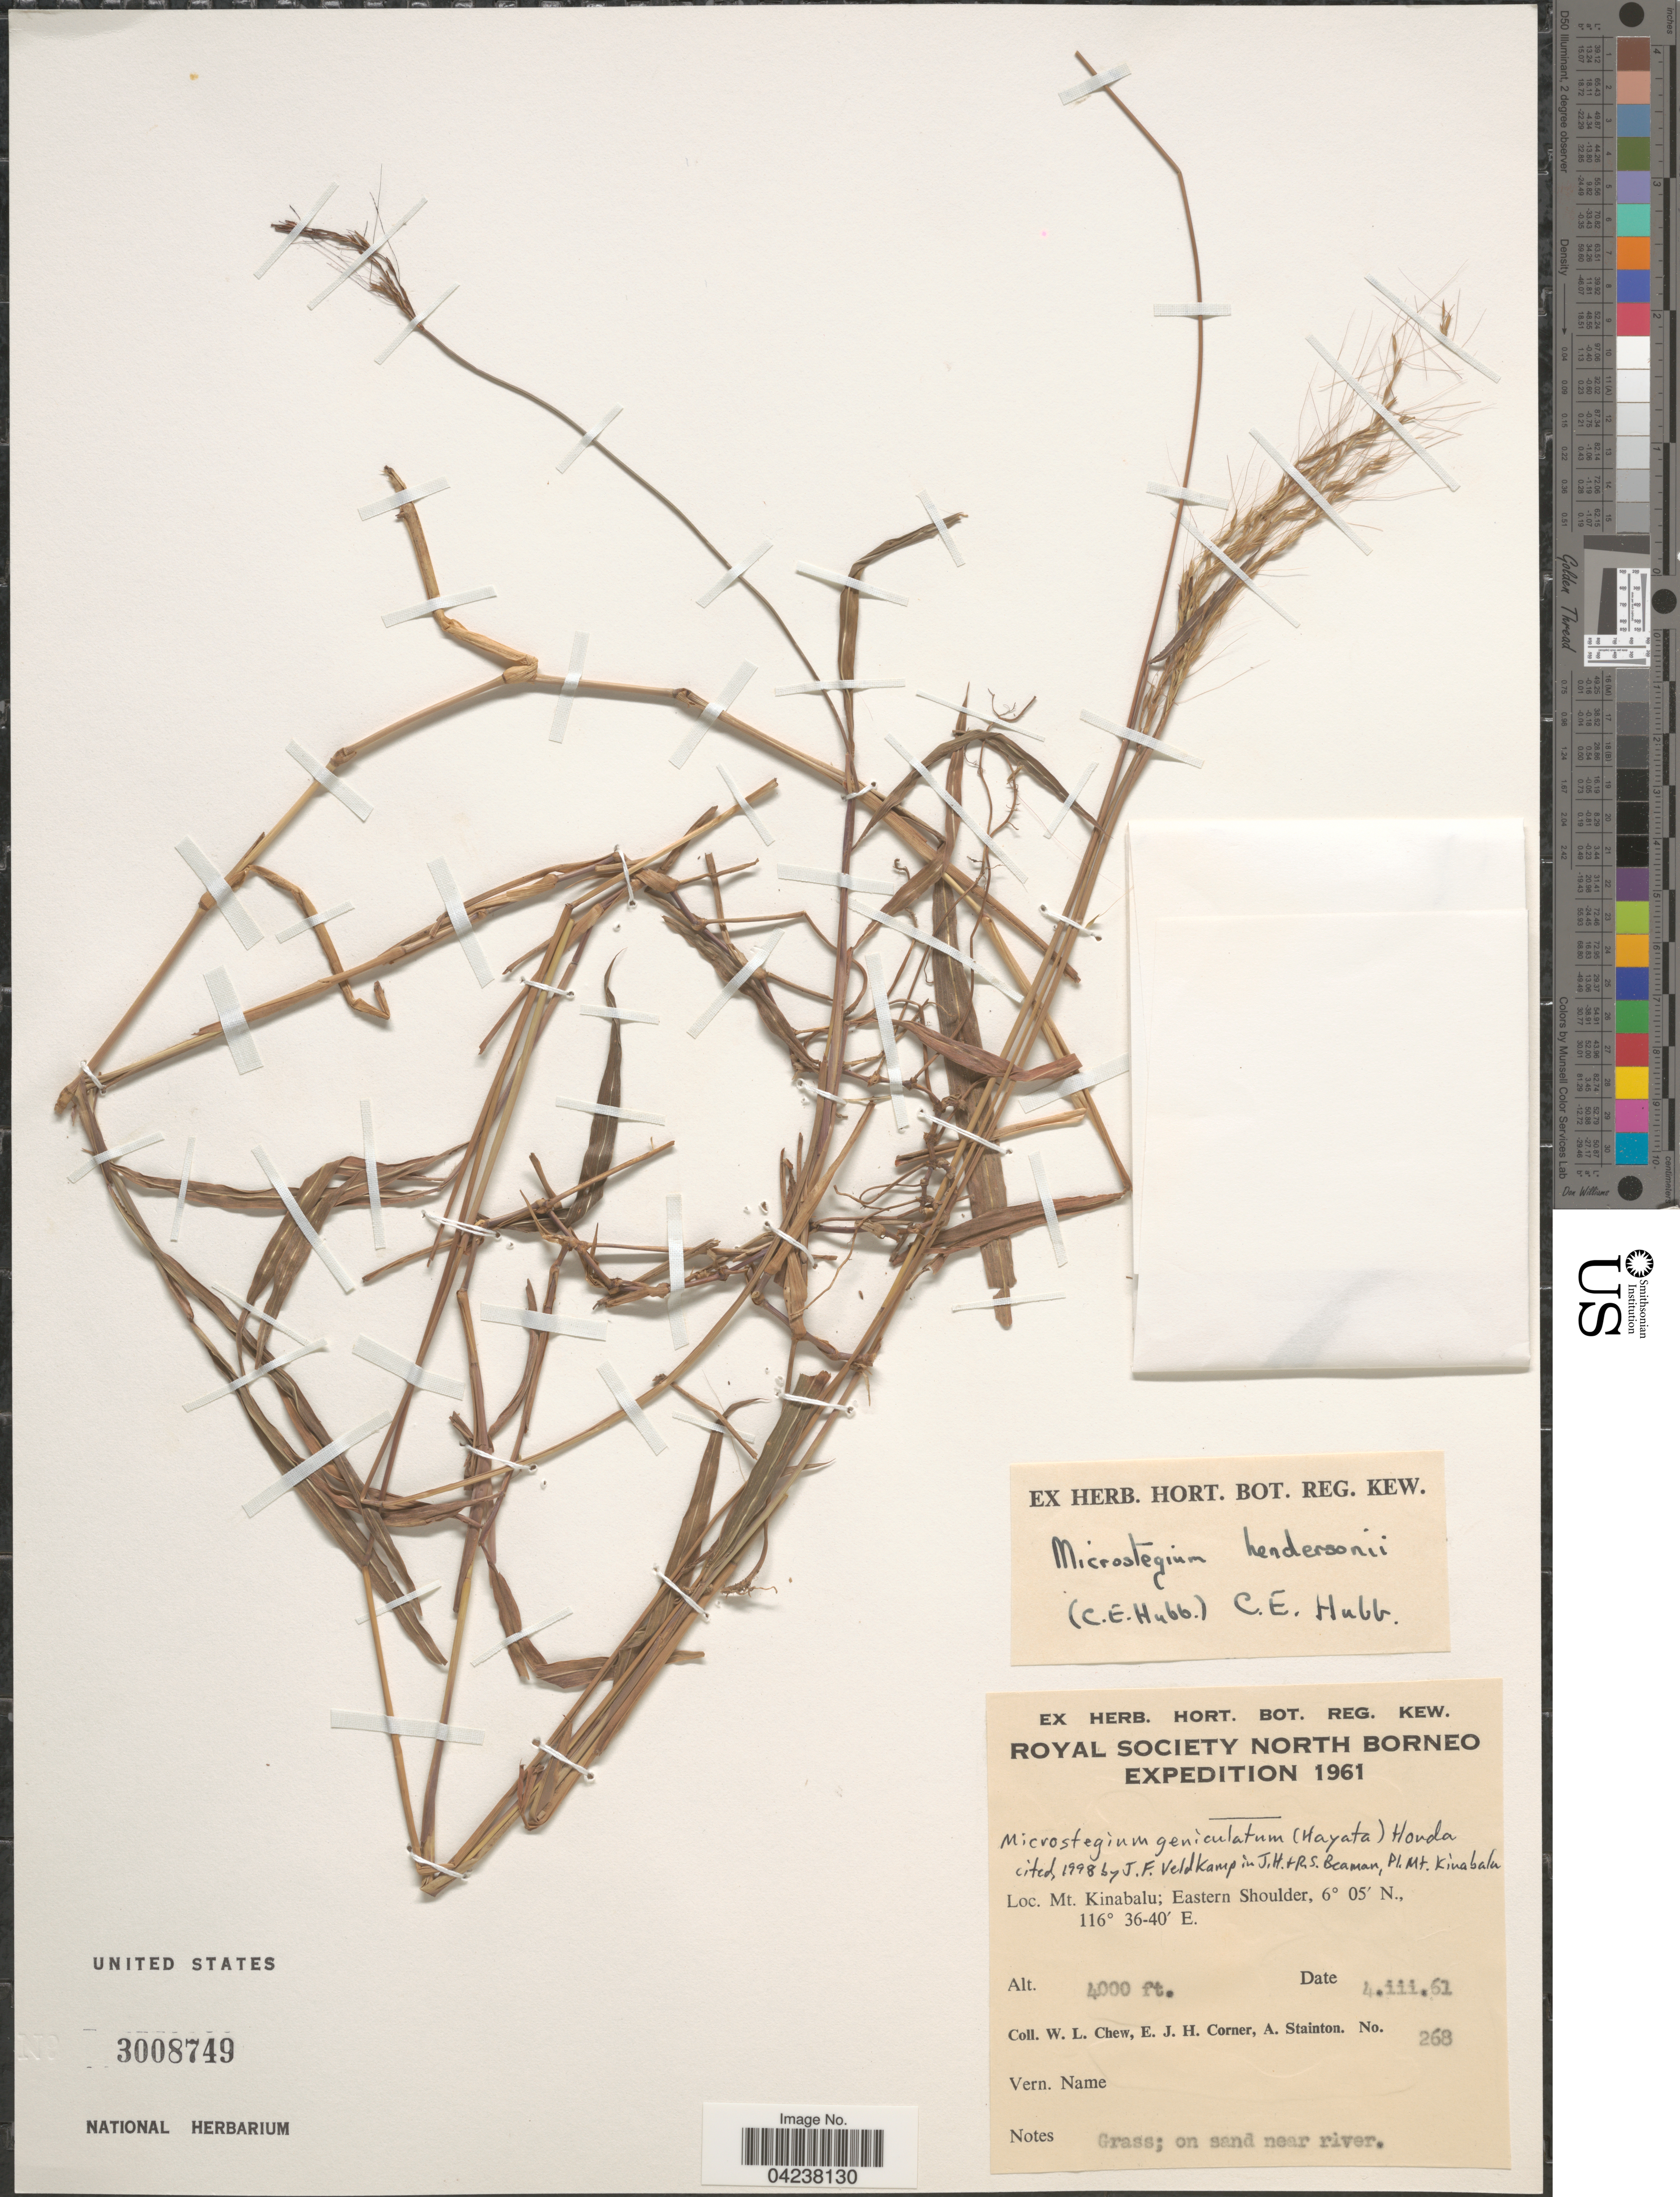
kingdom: Plantae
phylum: Tracheophyta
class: Liliopsida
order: Poales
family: Poaceae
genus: Microstegium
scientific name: Microstegium geniculatum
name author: (Hayata) Honda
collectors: W. Chew, E. Corner & A. Stainton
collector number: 268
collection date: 1961-03-04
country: Malaysia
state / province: Sabah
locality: Royal Society North Borneo Expedition 1961. Mt. Kinabalu; Eastern Shoulder.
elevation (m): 1219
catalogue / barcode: US 3008749